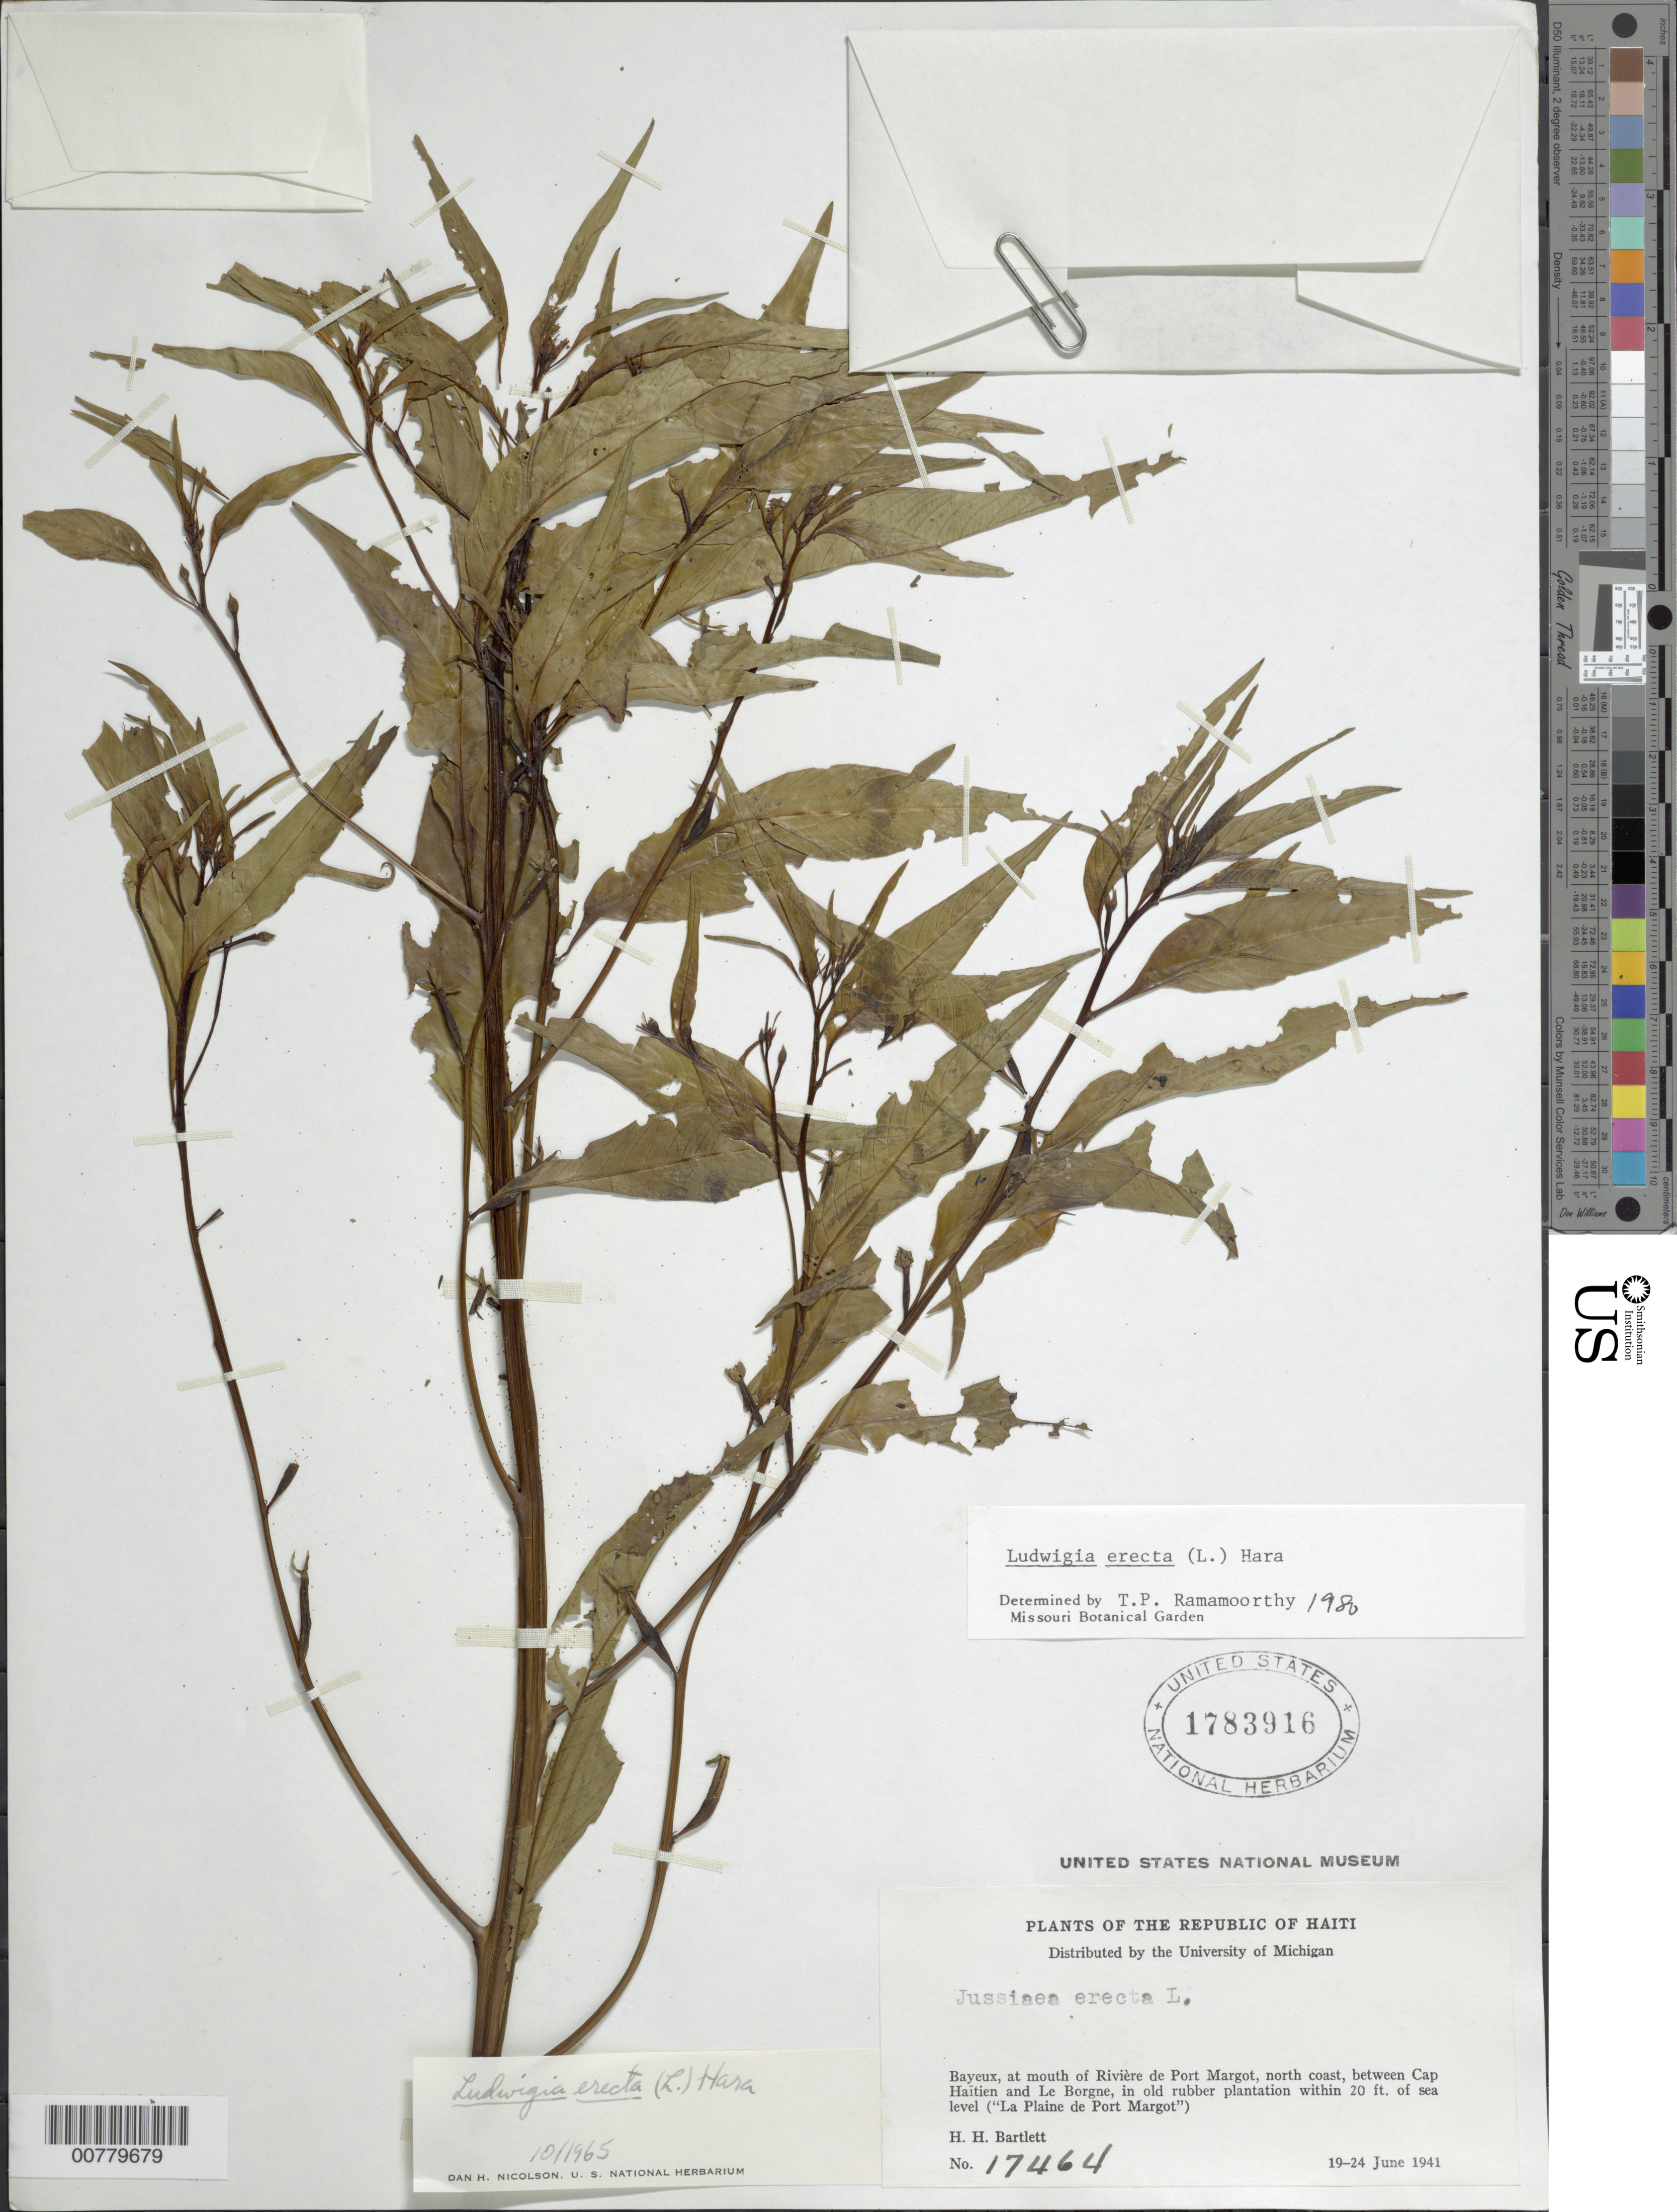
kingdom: Plantae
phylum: Tracheophyta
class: Magnoliopsida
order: Myrtales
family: Onagraceae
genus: Ludwigia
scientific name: Ludwigia erecta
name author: (L.) H. Hara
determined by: Ramamoorthy, T. P.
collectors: H. H. Bartlett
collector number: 17464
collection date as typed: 19 Jun 1941 24 Jun 1941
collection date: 1941-06-19/1941-06-24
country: Haiti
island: Hispaniola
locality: Bayeux, at mouth of Rivière de Port Margot, north coast, between Cap Haïtien and Le Borgne, in old rubber plantation ("La Plaine de Port Margot").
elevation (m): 6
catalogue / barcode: US 1783916